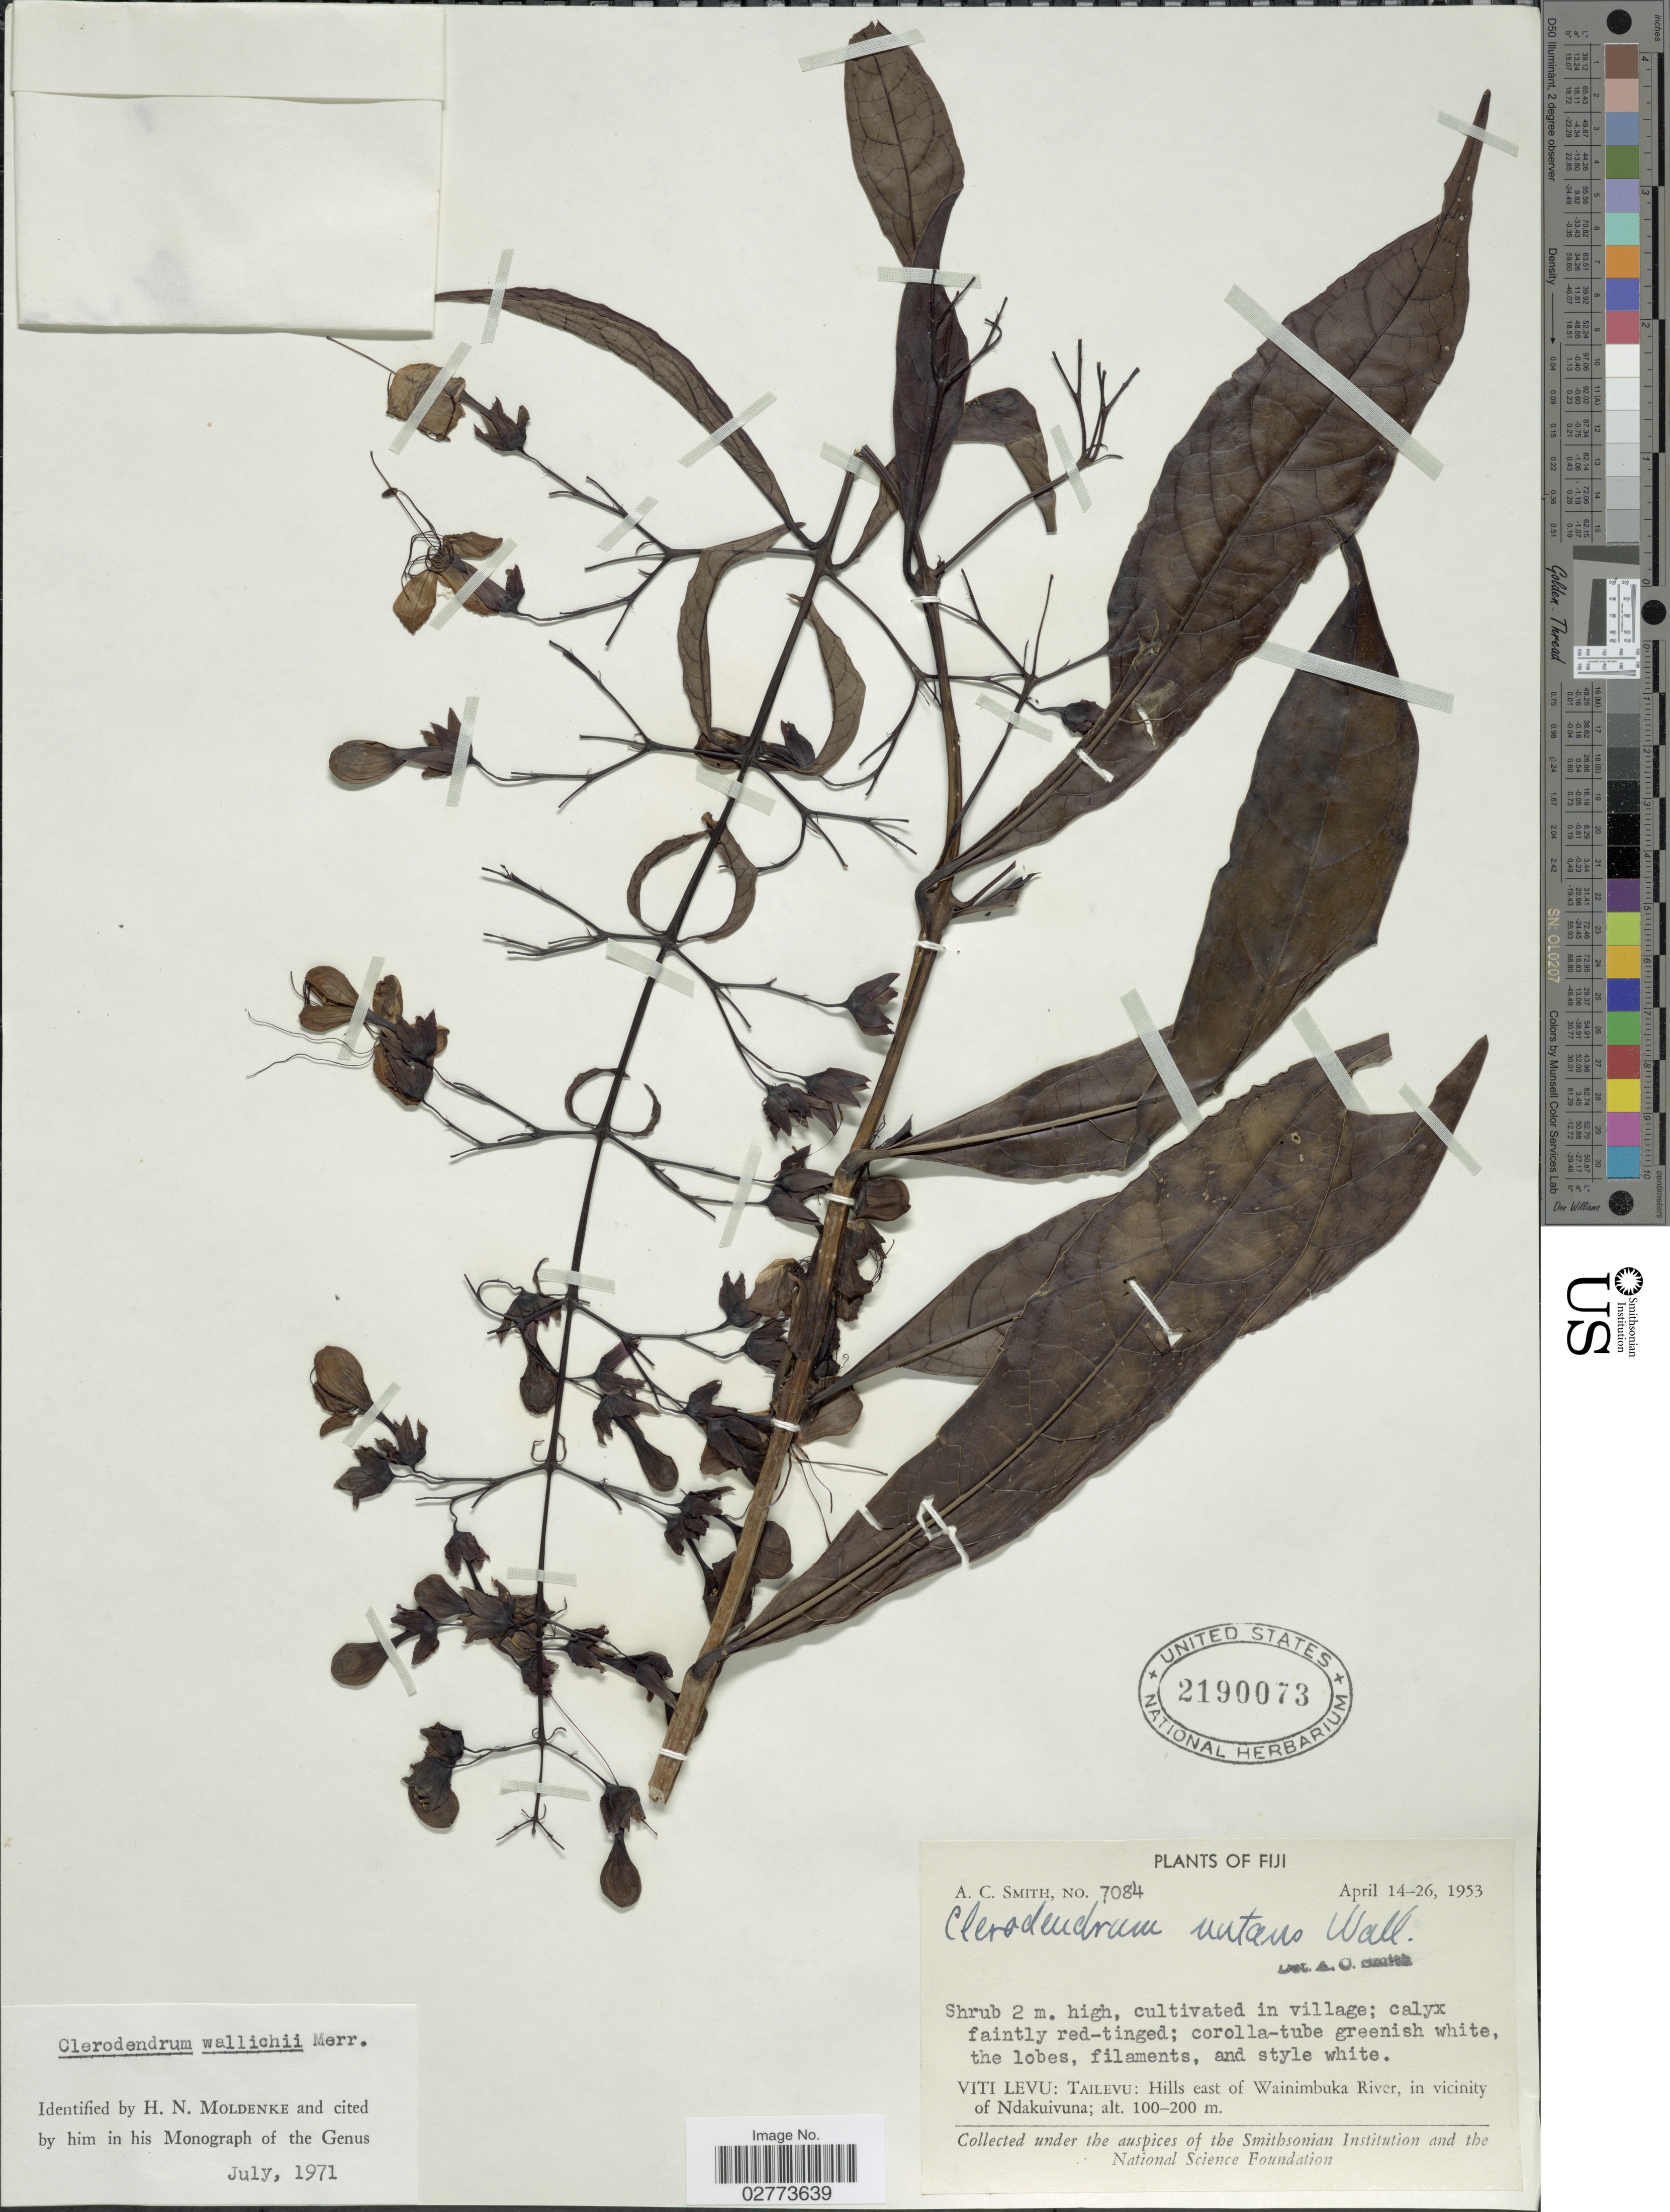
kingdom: Plantae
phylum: Tracheophyta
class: Magnoliopsida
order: Lamiales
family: Lamiaceae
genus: Clerodendrum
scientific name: Clerodendrum wallichii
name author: Merr.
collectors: A. C. Smith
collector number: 7084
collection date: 1953-04-14/1953-04-26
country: Fiji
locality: Viti Levu: Tailevu: Hills east of Wainimbuka River, in vicinity of Ndakuivuna.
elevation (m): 100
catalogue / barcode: US 2190073